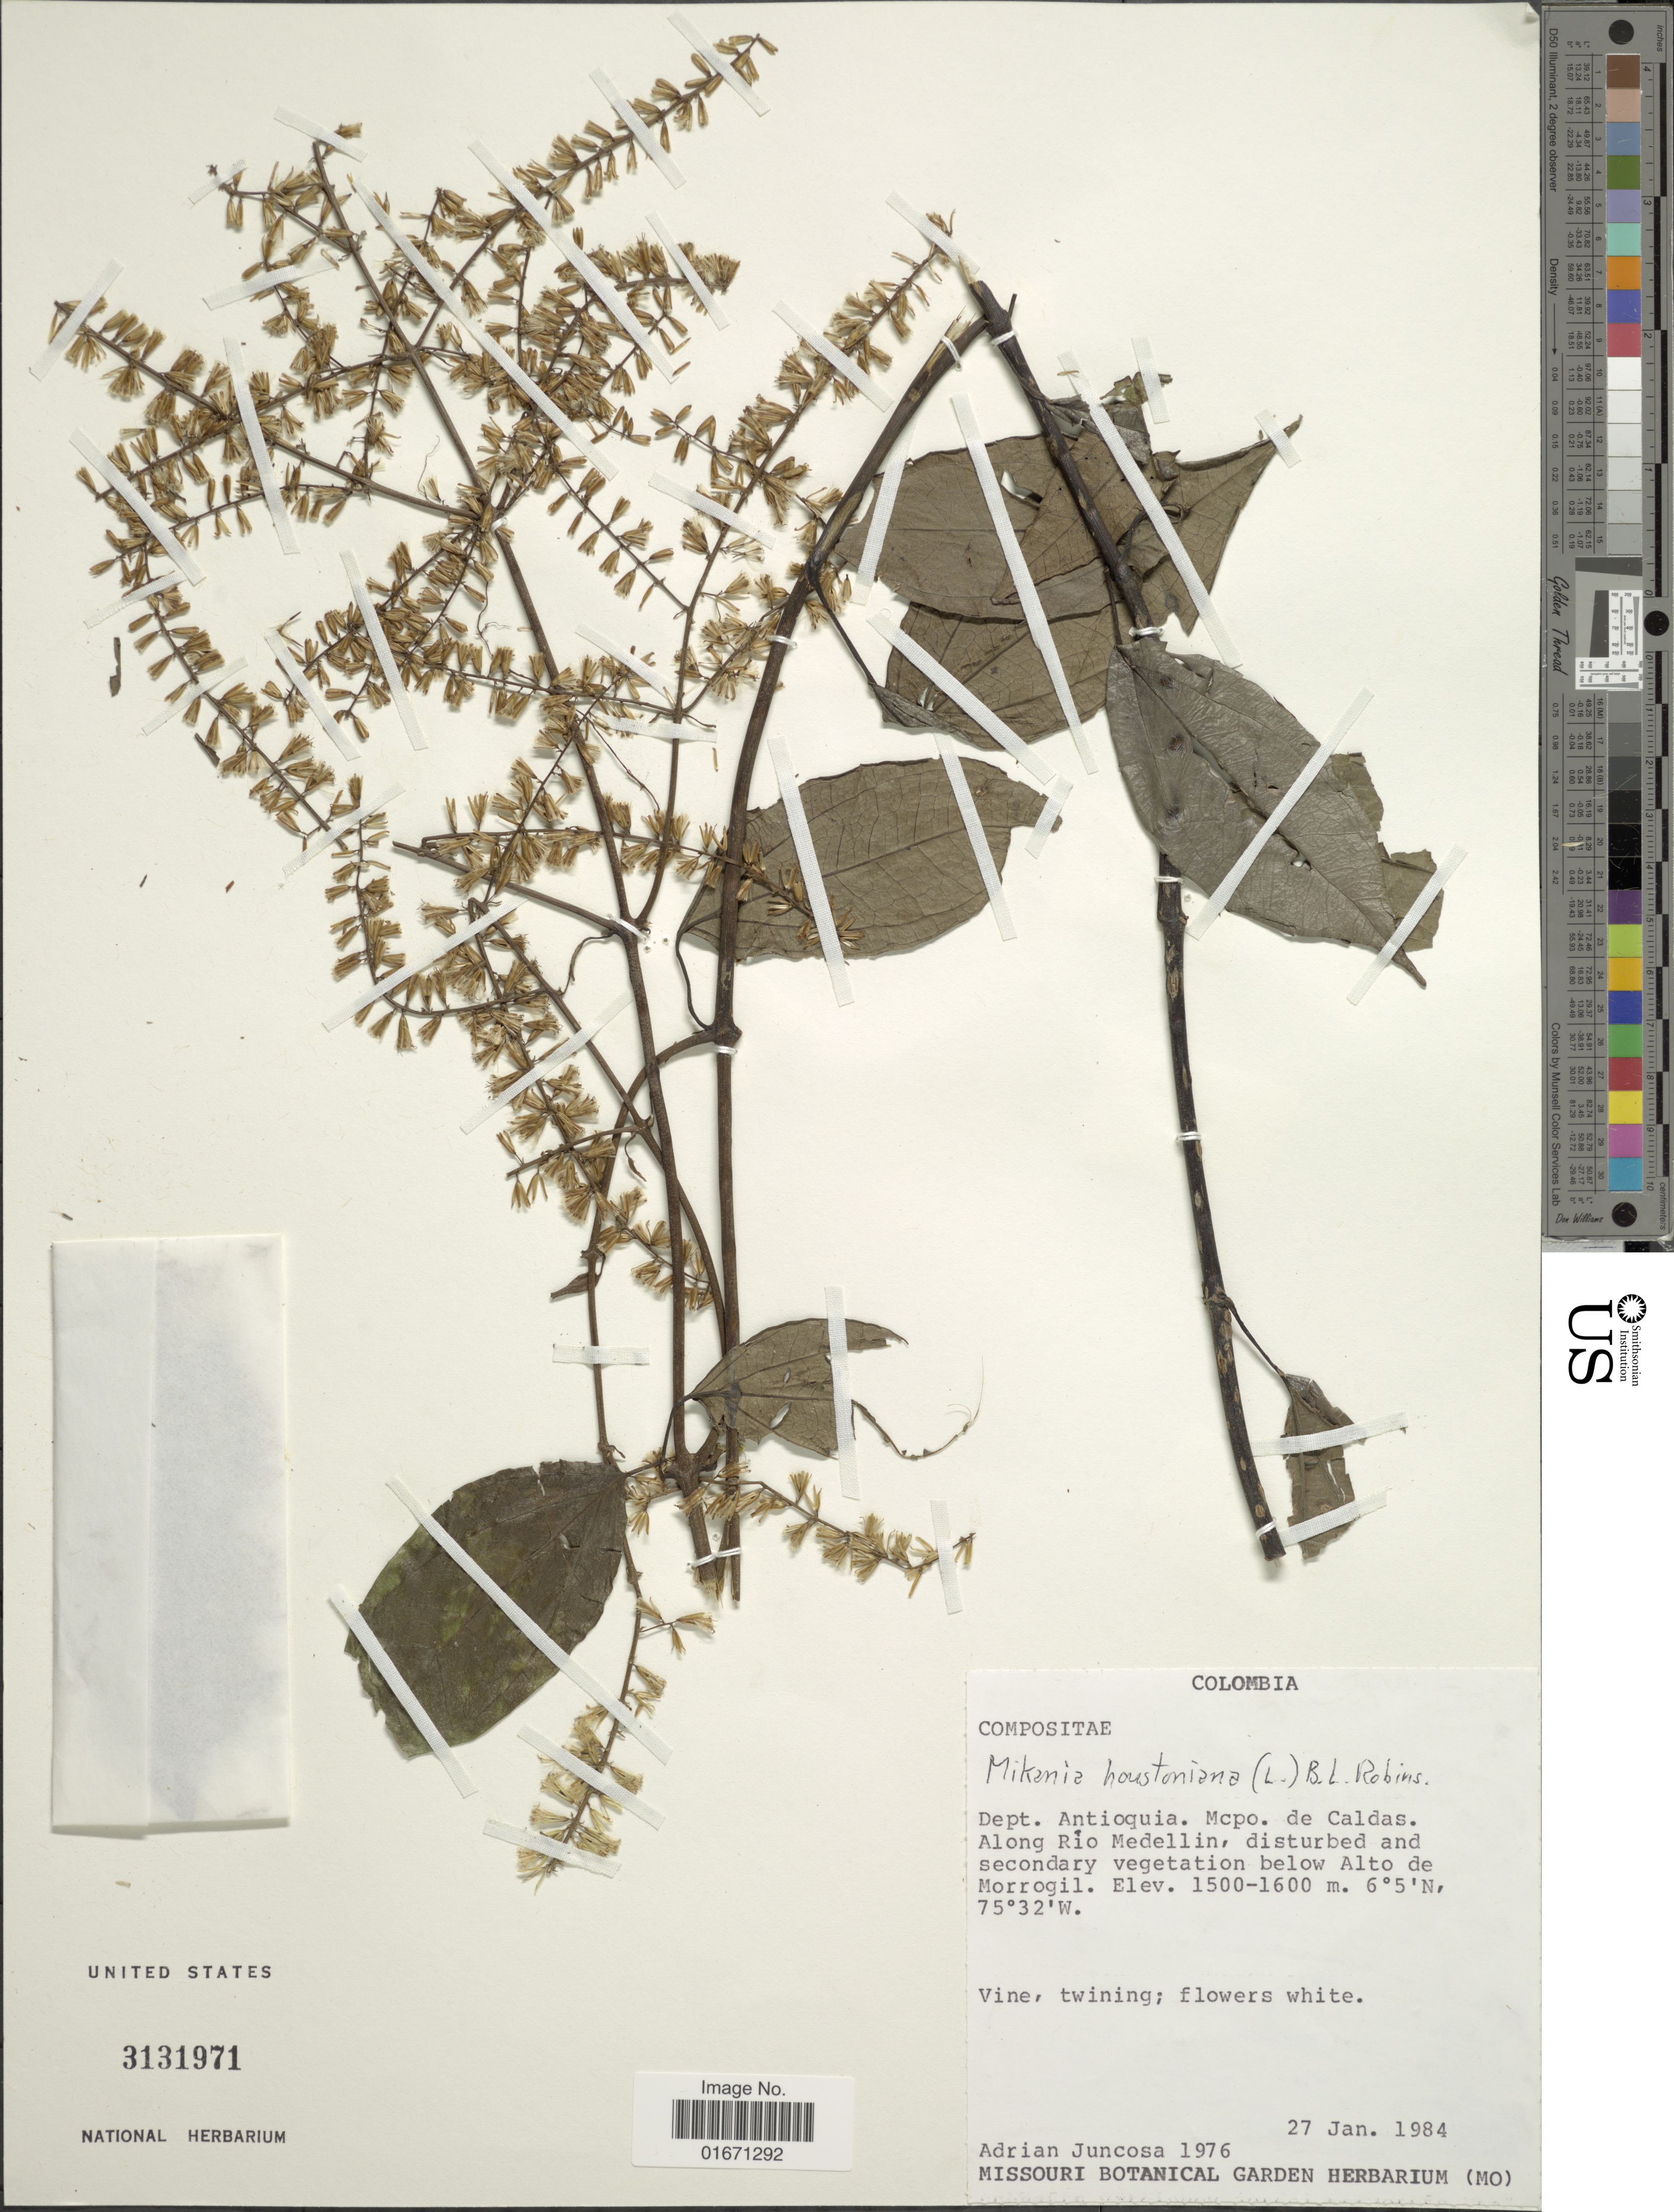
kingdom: Plantae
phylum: Tracheophyta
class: Magnoliopsida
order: Asterales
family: Asteraceae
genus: Mikania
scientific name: Mikania houstoniana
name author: (L.) B.L. Rob.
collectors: A. Juncosa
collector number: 1976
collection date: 1984-01-27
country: Colombia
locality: Mcpo. de Caldas, along Rio Medellin, below Alto de Morrogil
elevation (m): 1500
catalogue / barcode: US 3131971